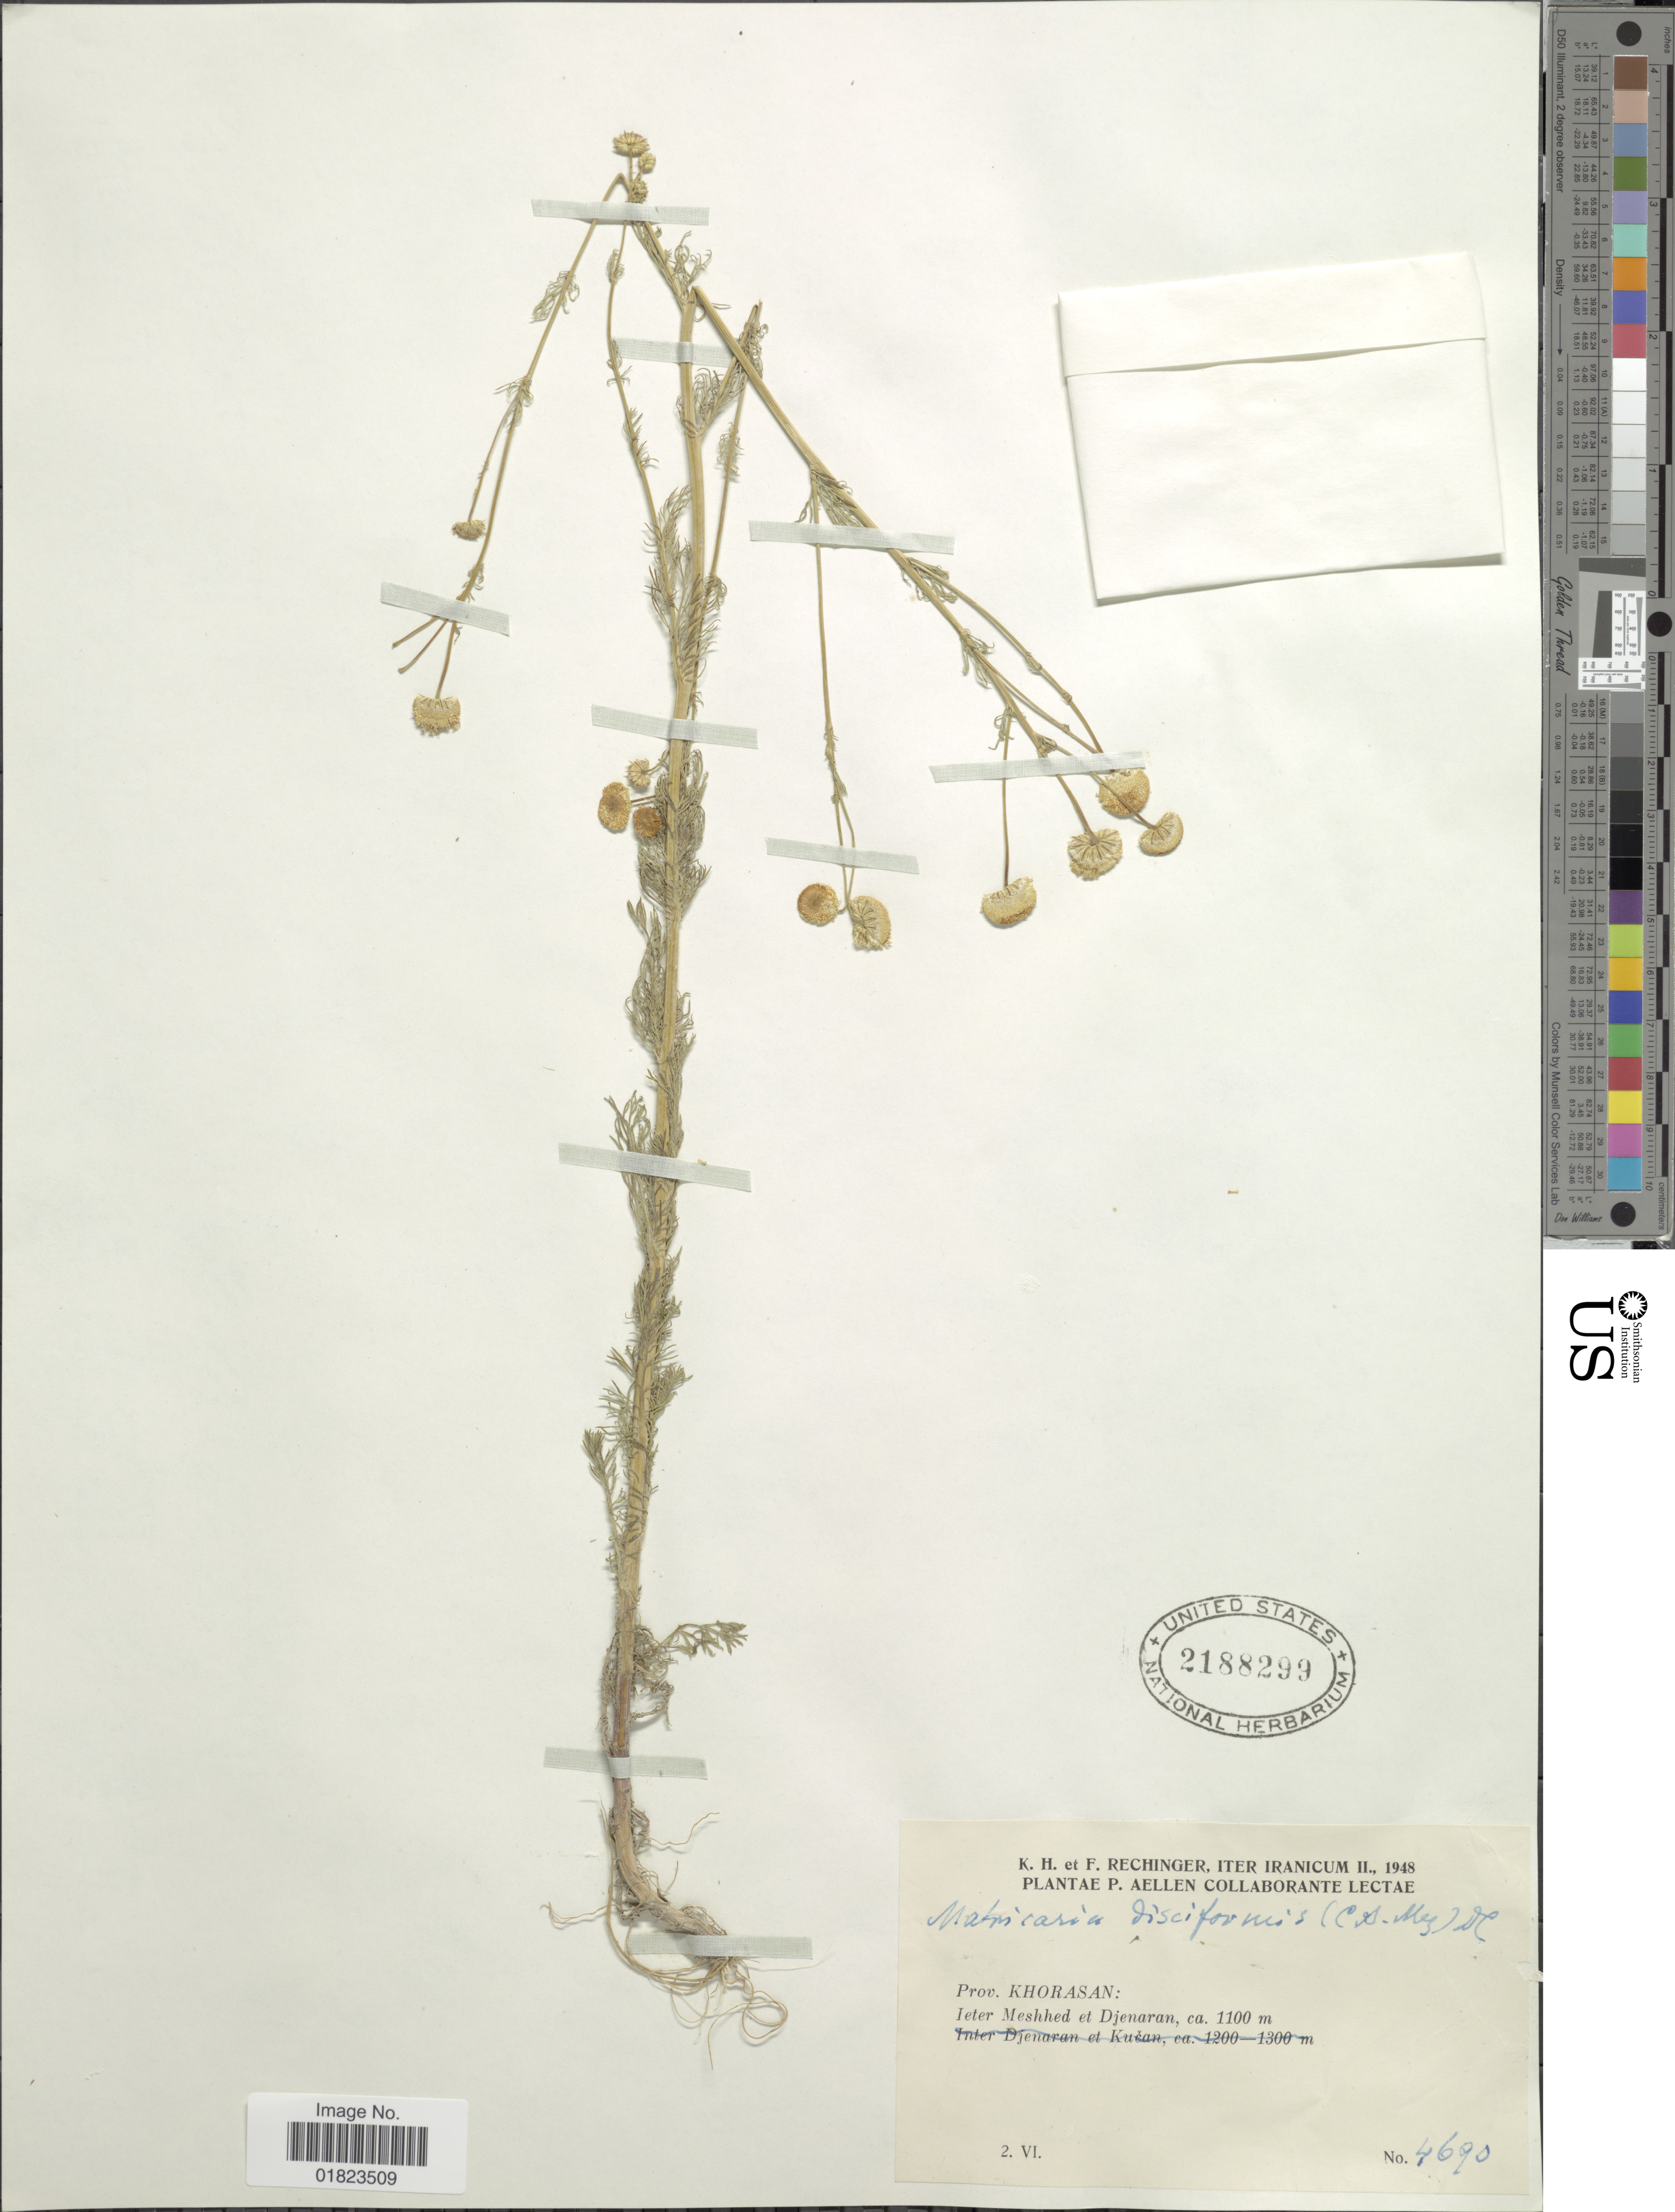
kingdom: Plantae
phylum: Tracheophyta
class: Magnoliopsida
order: Asterales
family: Asteraceae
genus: Tripleurospermum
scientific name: Tripleurospermum disciforme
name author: (C.A. Mey.) Sch. Bip.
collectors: K. H. Rechinger, F. Rechinger & P. Aellen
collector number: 4690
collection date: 1948-06-02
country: Iran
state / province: Khorasan [obsolete]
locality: Iranicum, Prov. Khorasan. Ieter Meshhed et Djenaran.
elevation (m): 1100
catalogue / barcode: US 2188299